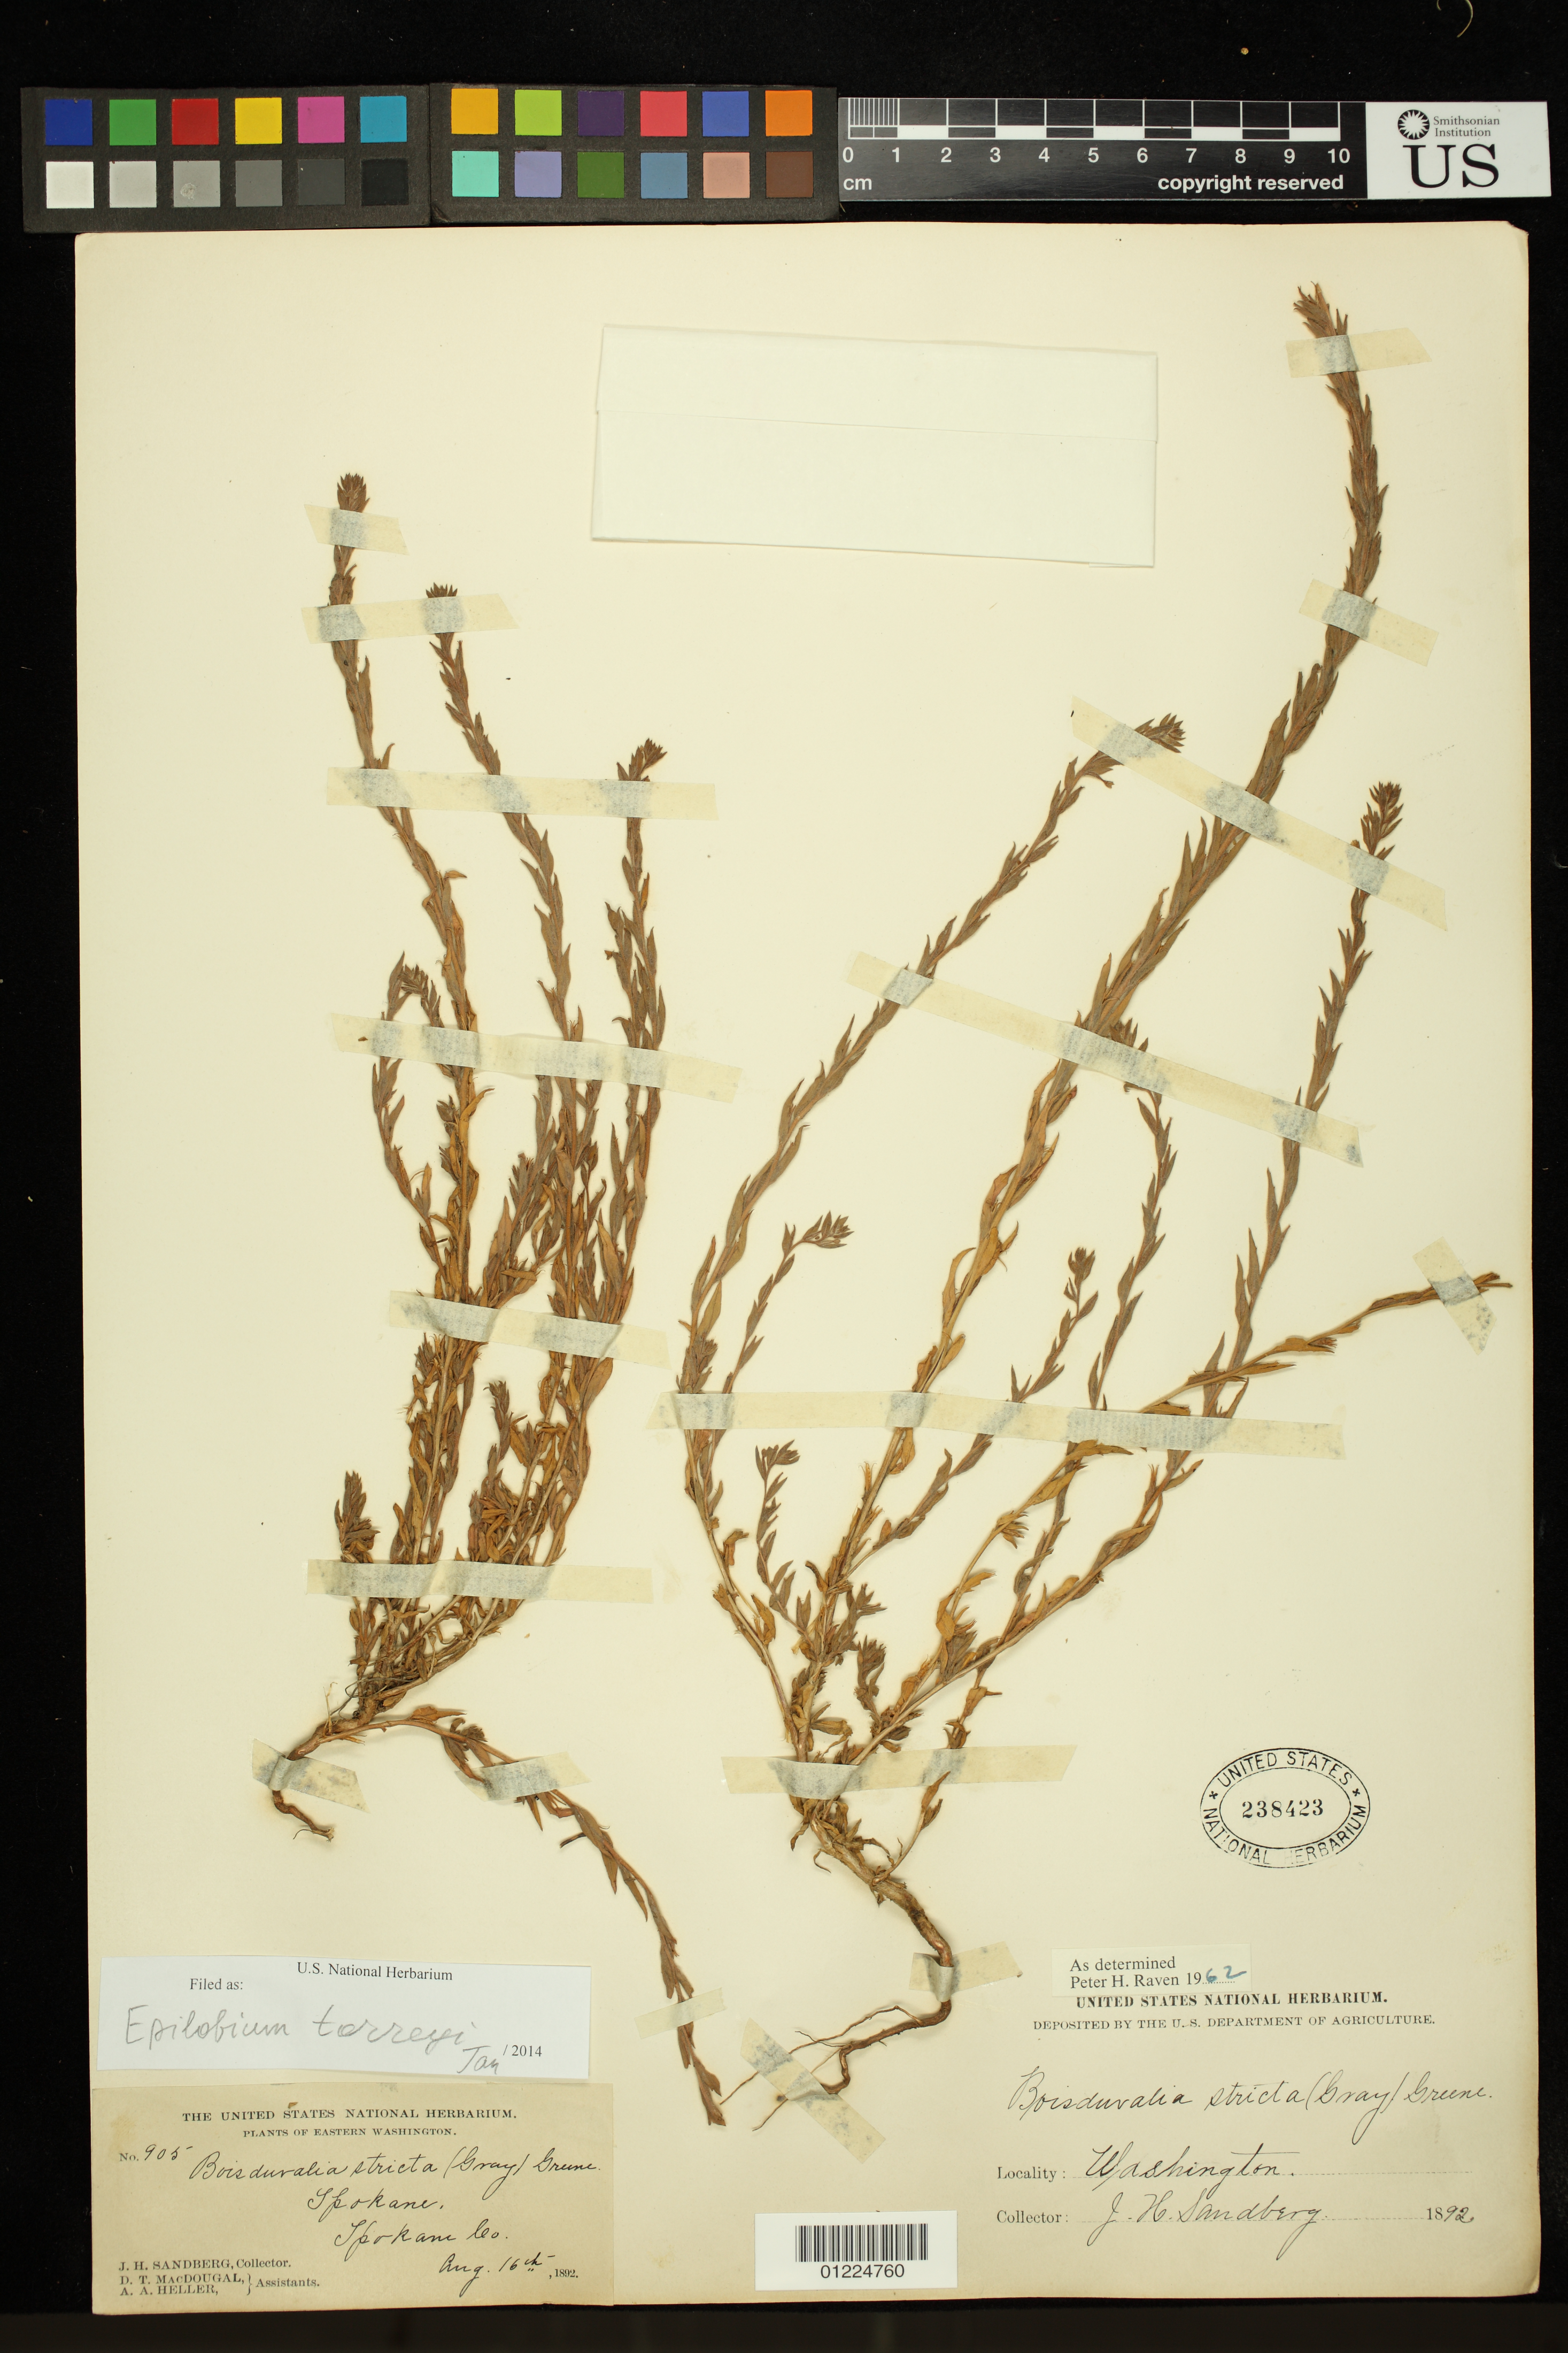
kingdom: Plantae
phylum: Tracheophyta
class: Magnoliopsida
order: Myrtales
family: Onagraceae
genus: Epilobium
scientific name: Epilobium torreyi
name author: (S. Watson) Hoch & P.H. Raven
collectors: J. H. Sandberg, D. T. MacDougal & A. A. Heller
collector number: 905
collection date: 1892-08-16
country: United States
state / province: Washington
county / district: Spokane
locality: Spokane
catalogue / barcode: US 238423